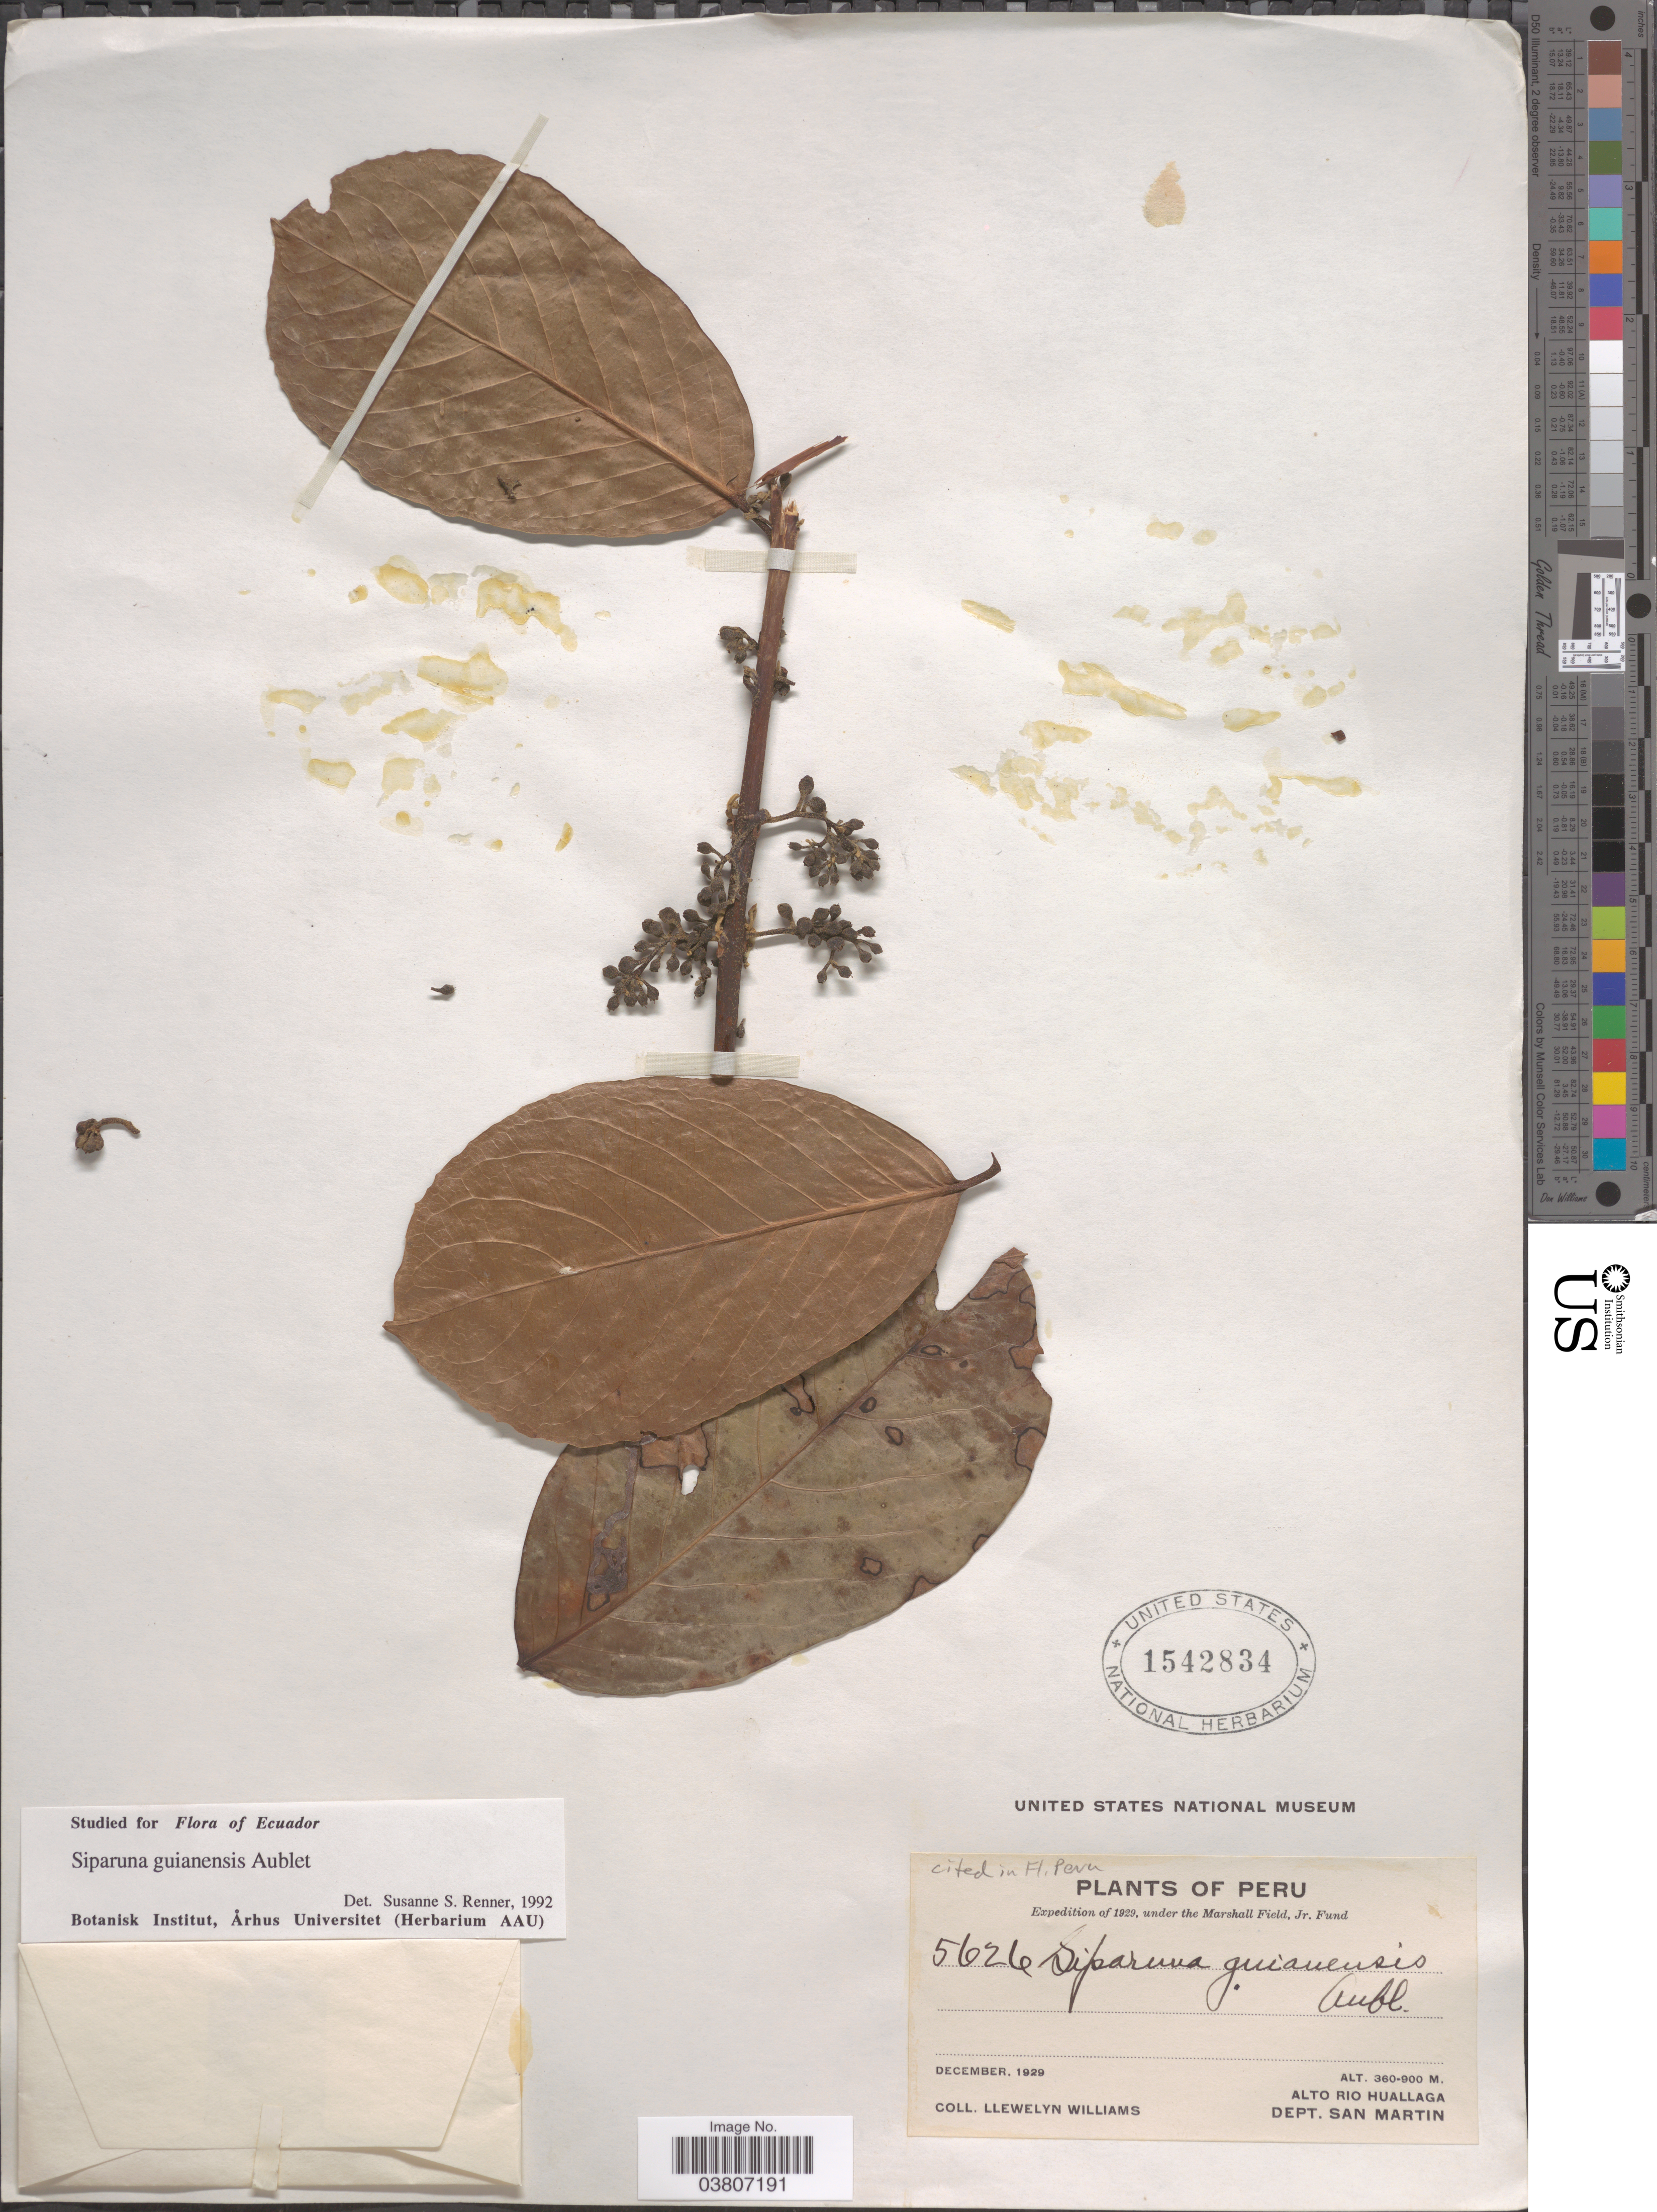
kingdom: Plantae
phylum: Tracheophyta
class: Magnoliopsida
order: Laurales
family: Siparunaceae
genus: Siparuna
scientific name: Siparuna guianensis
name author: Aubl.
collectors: Ll. Williams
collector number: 5626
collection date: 1929-12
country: Peru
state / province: San Martín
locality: Alto Rio Huallaga, Dept. San Martin.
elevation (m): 360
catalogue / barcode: US 1542834